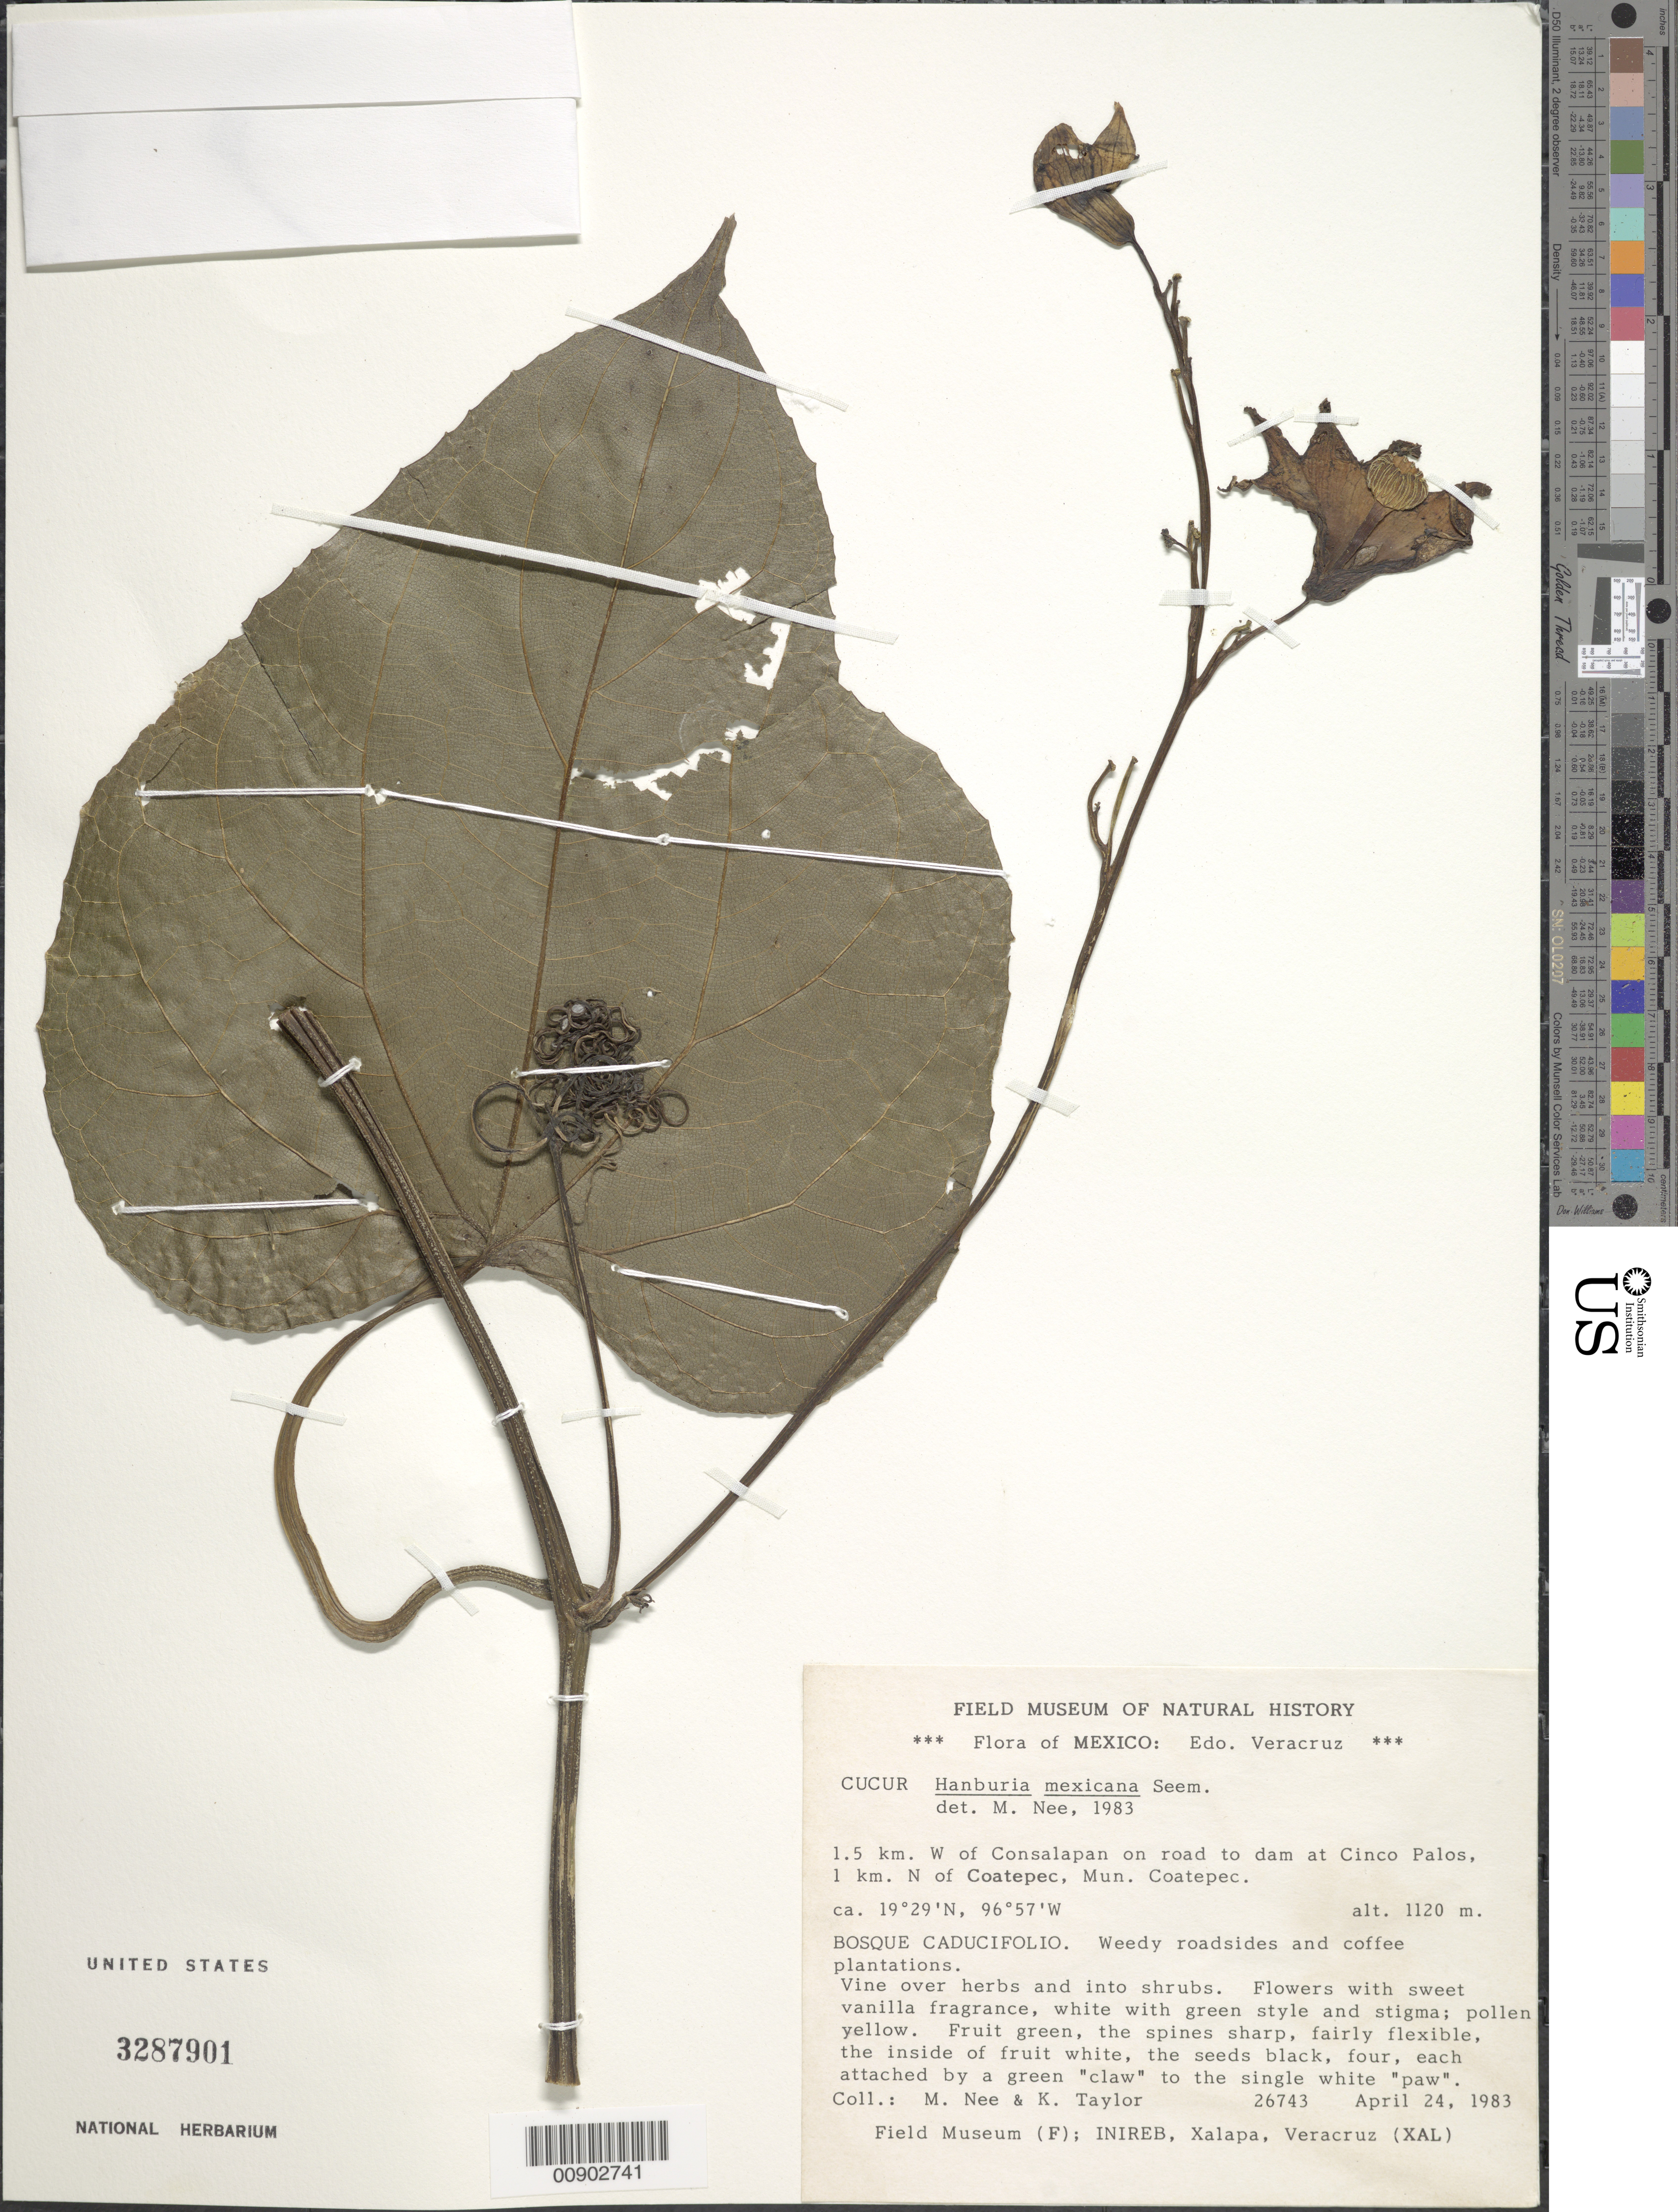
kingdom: Plantae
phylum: Tracheophyta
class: Magnoliopsida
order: Cucurbitales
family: Cucurbitaceae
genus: Hanburia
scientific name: Hanburia mexicana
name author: Seem.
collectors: M. Nee & K. Taylor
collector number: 26743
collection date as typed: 24 Apr 1983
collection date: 1983-04-24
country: Mexico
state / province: Veracruz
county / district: Coatepec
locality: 1.5 km. W of Consalapan on road to dam at Cinco Palos, 1 km. N of Coatepec, Mun. Coatepec, Veracruz.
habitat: Bosque caducifolio. Weedy roadsides and coffee plantations. Vine over herbs and into shrubs.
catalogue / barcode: US 3287901